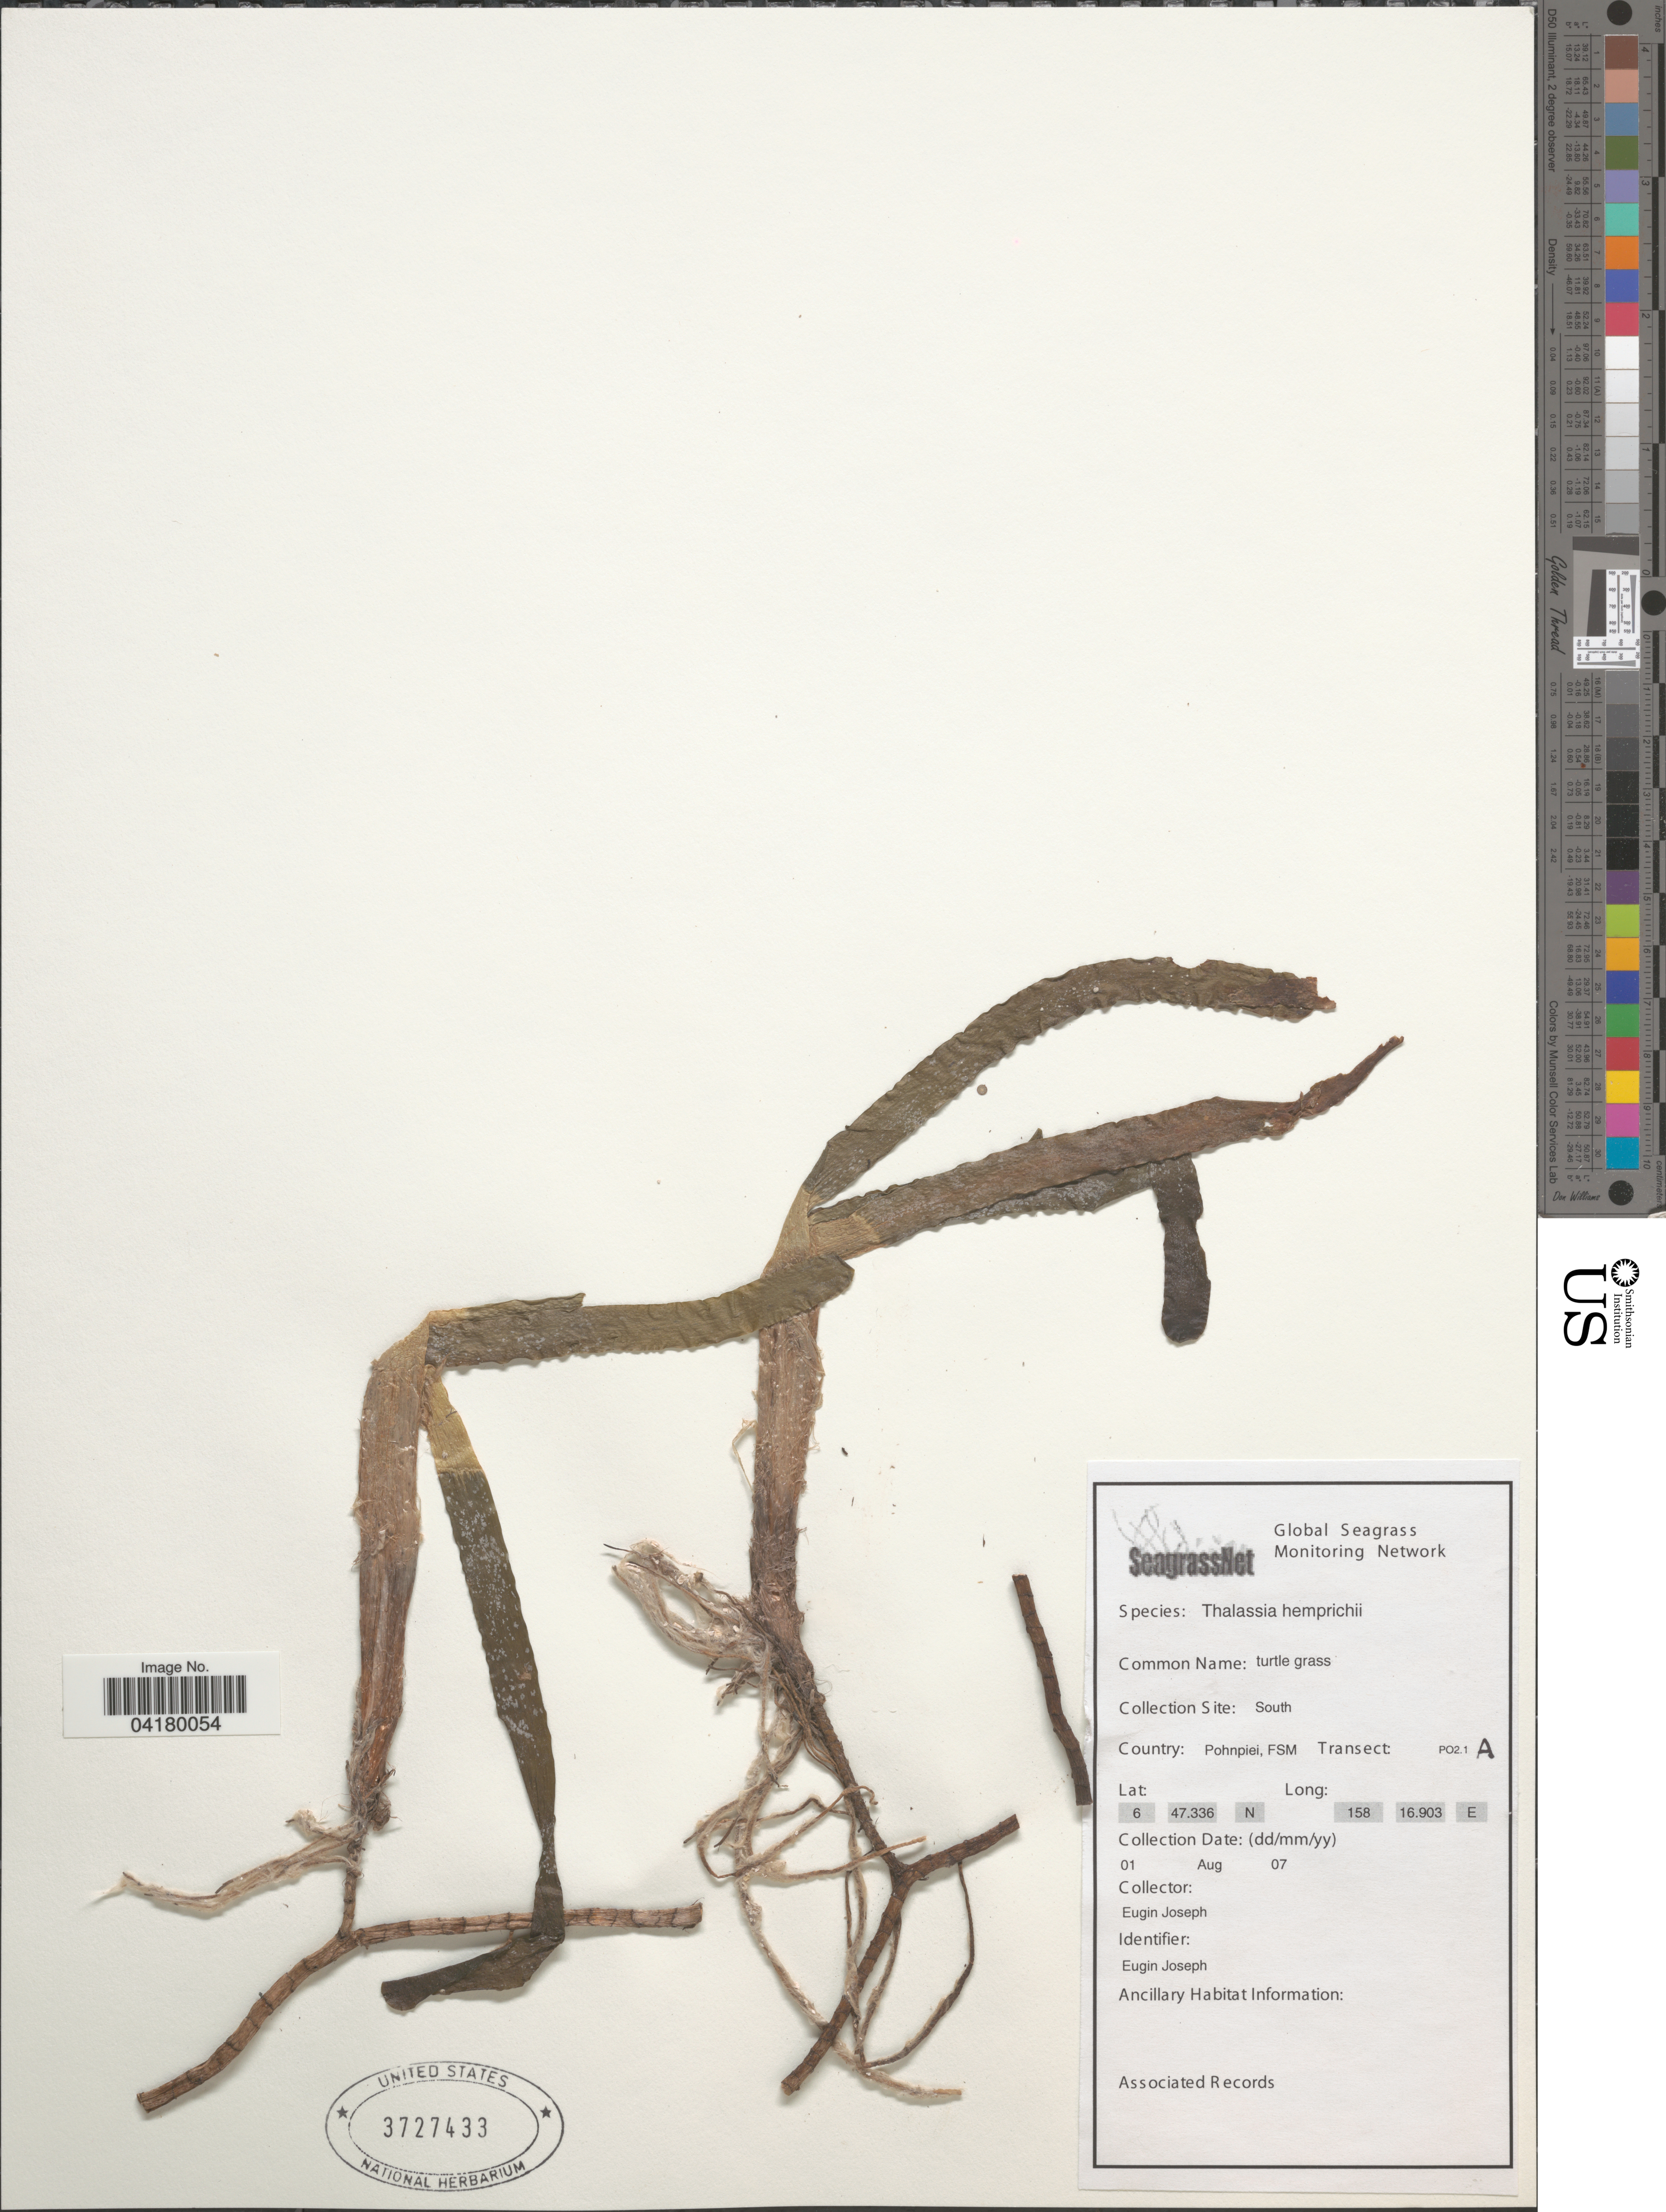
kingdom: Plantae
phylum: Tracheophyta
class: Liliopsida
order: Alismatales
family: Hydrocharitaceae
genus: Thalassia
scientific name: Thalassia hemprichii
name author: Asch.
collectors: E. Joseph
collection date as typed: Transcribed d/m/y: 1/8/7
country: Micronesia, Federated States of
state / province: Pohnpei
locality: Collection Site: South. Country: Pohnpiei, FSM. Transect: PO2.1A.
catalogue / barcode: US 3727433